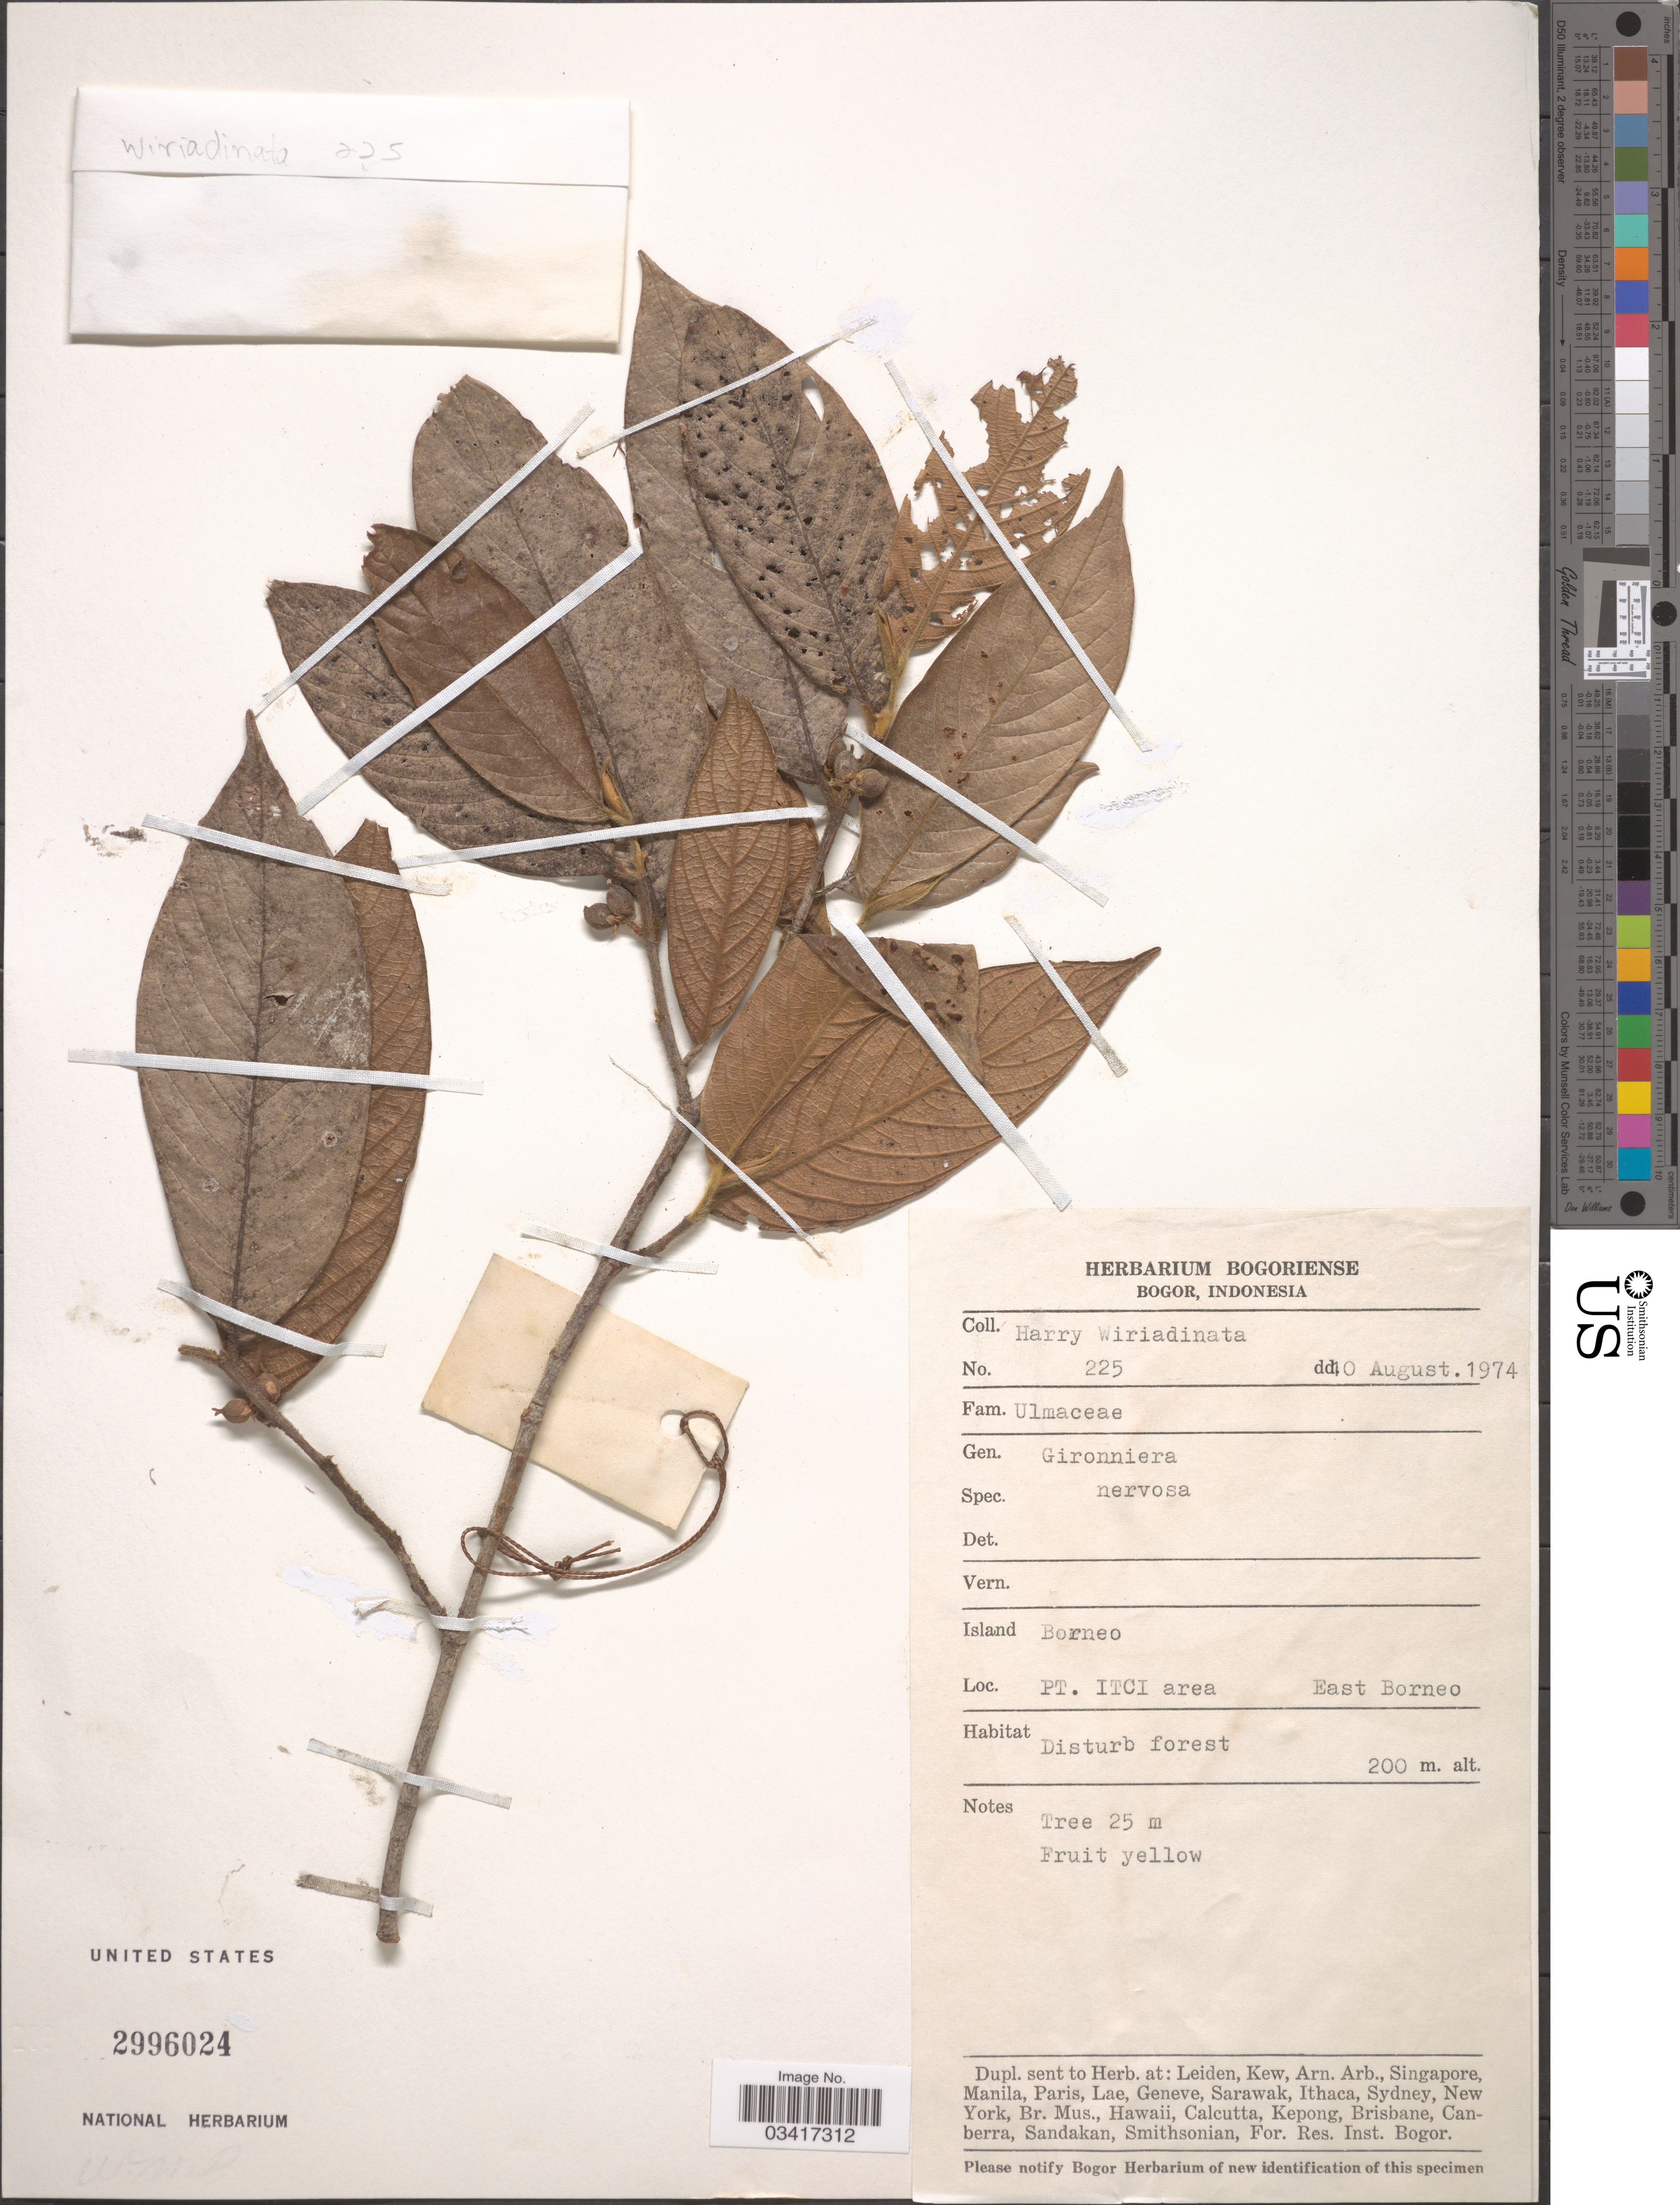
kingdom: Plantae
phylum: Tracheophyta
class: Magnoliopsida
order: Rosales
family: Cannabaceae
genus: Gironniera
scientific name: Gironniera nervosa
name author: Planch.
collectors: H. Wiriadinata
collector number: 225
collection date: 1974-08-10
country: Indonesia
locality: Island Borneo. PT. ITCI area. East Borneo.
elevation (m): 200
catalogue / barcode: US 2996024